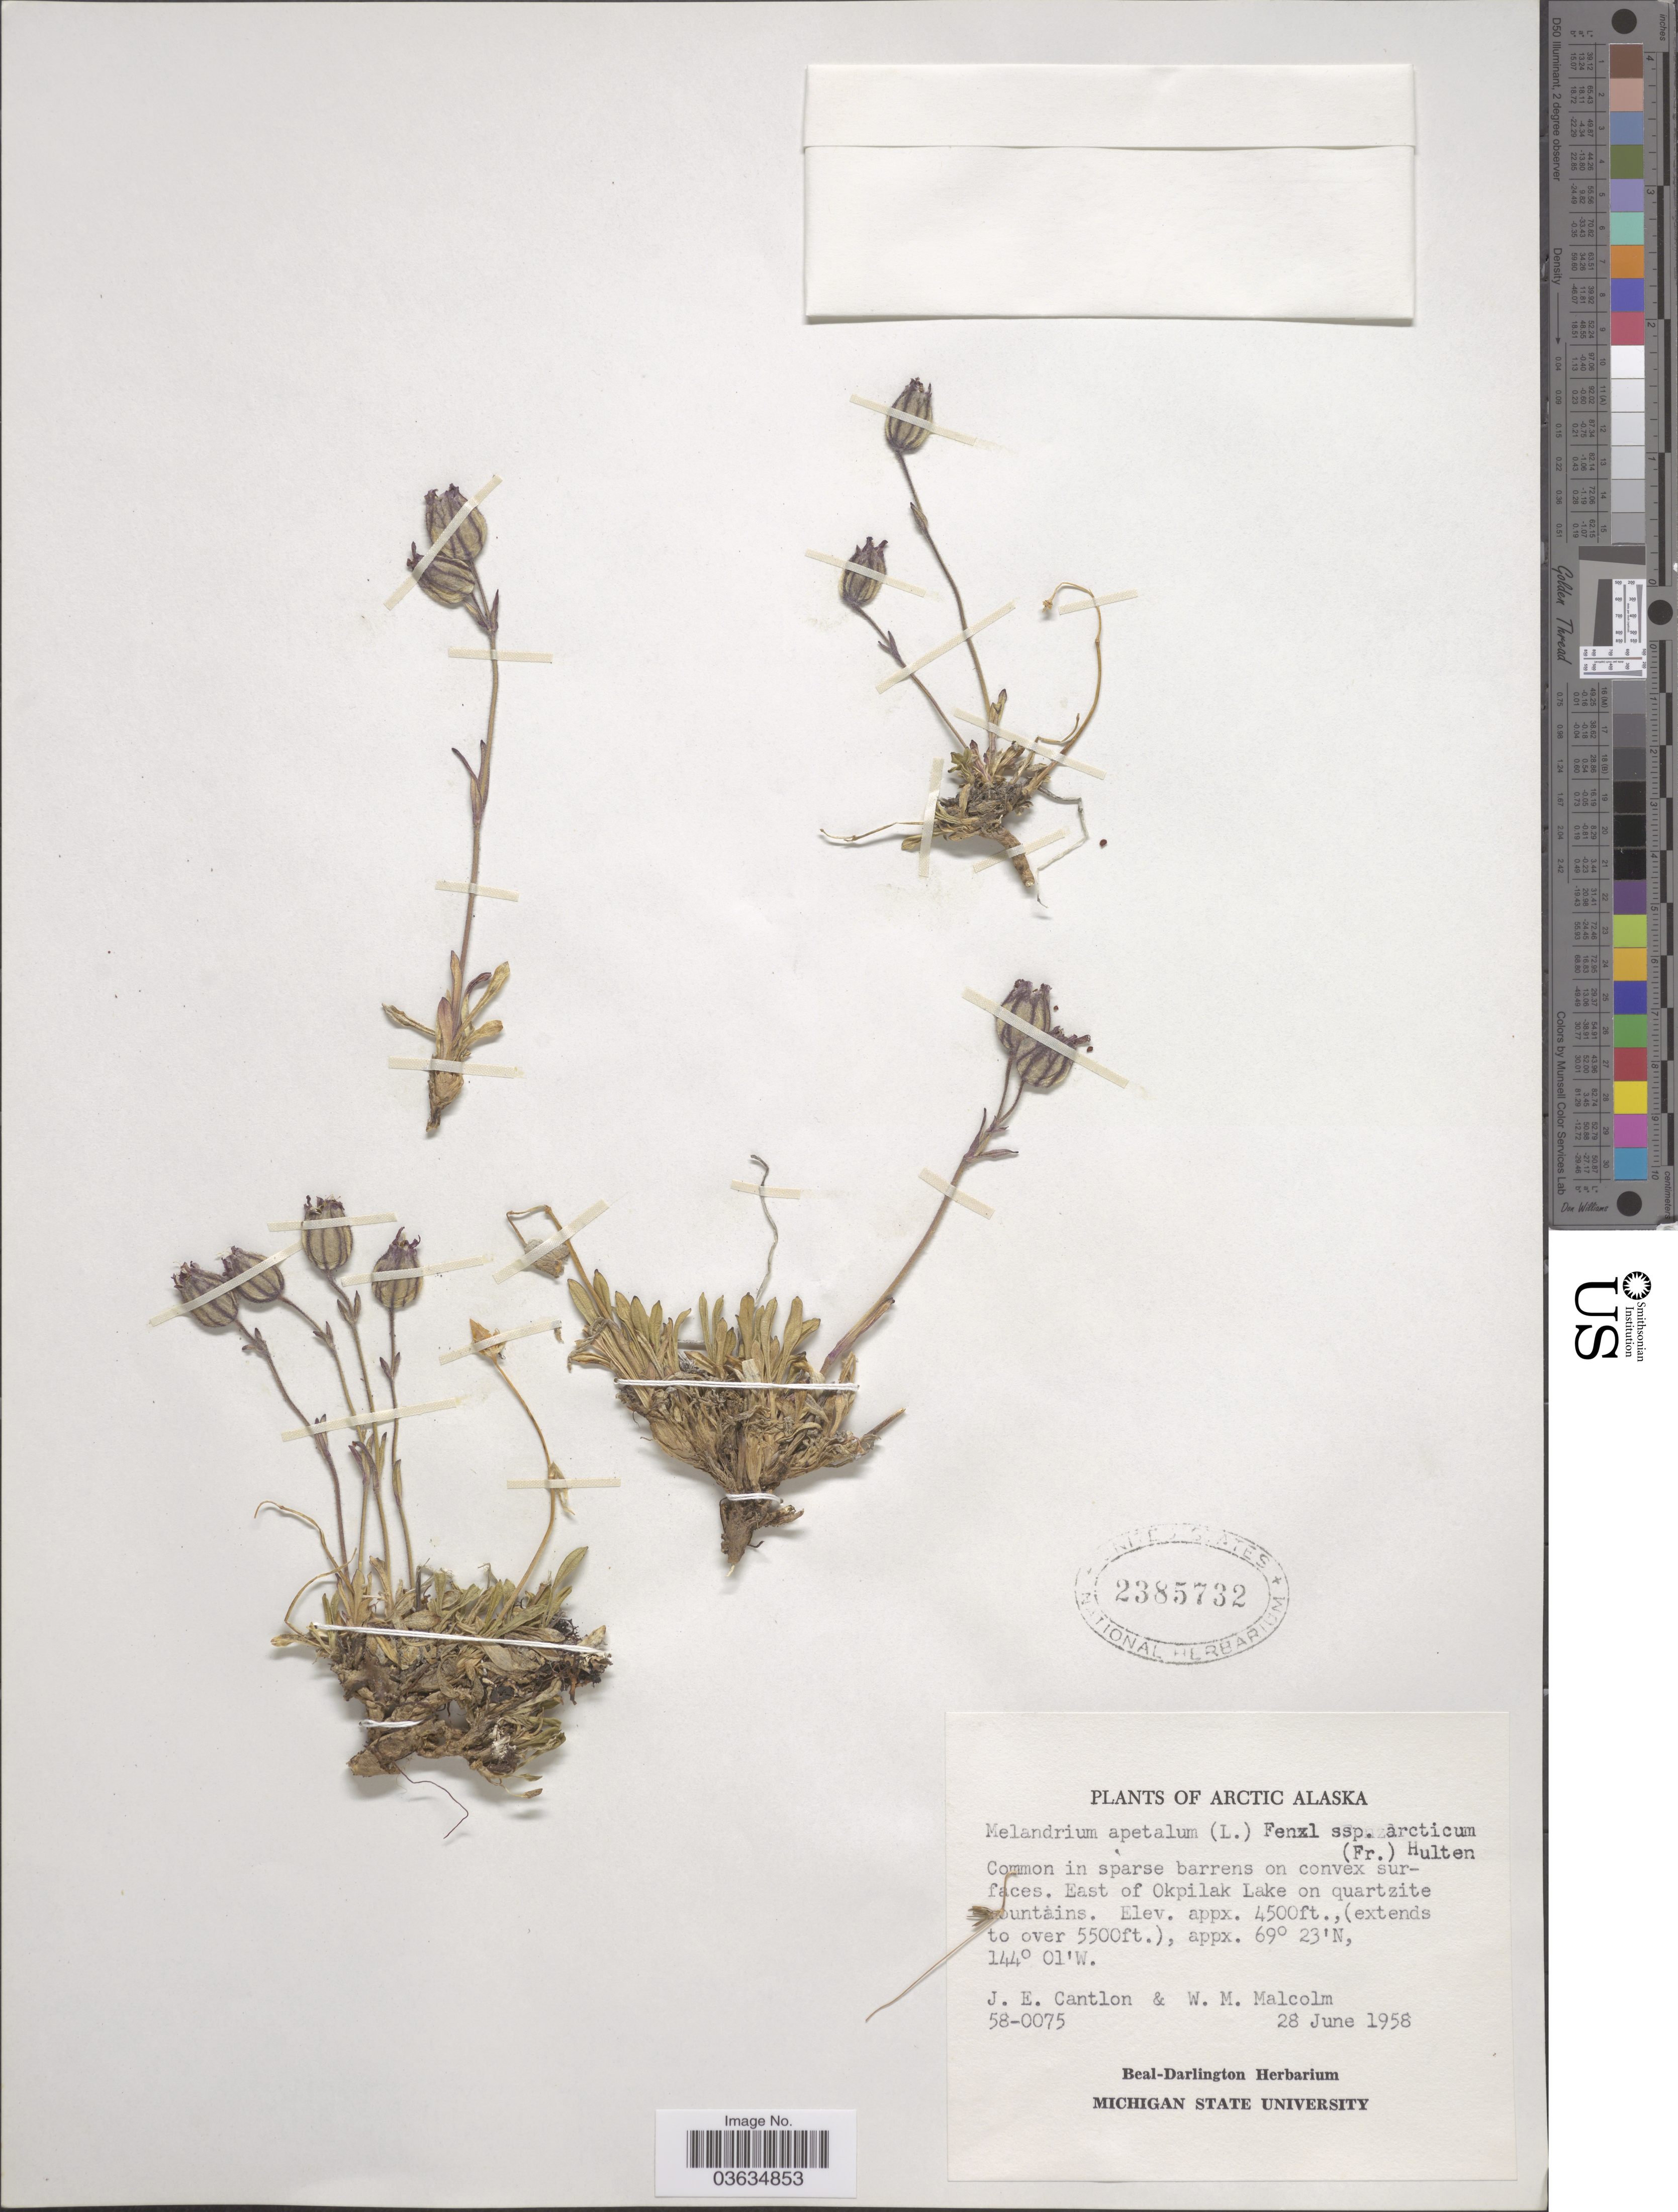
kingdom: Plantae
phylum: Tracheophyta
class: Magnoliopsida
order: Caryophyllales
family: Caryophyllaceae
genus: Silene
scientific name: Silene uralensis subsp. uralensis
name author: (Rupr.) Bocquet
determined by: Strong, Mark T., (BOT), Smithsonian Institution - National Museum of Natural History (UNITED STATES)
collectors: J. Cantlon & W. Malcolm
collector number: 58-0075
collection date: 1958-06-28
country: United States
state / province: Alaska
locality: Arctic Alaska. East of Okpilak Lake on quartzite mountains.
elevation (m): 1372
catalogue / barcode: US 2385732